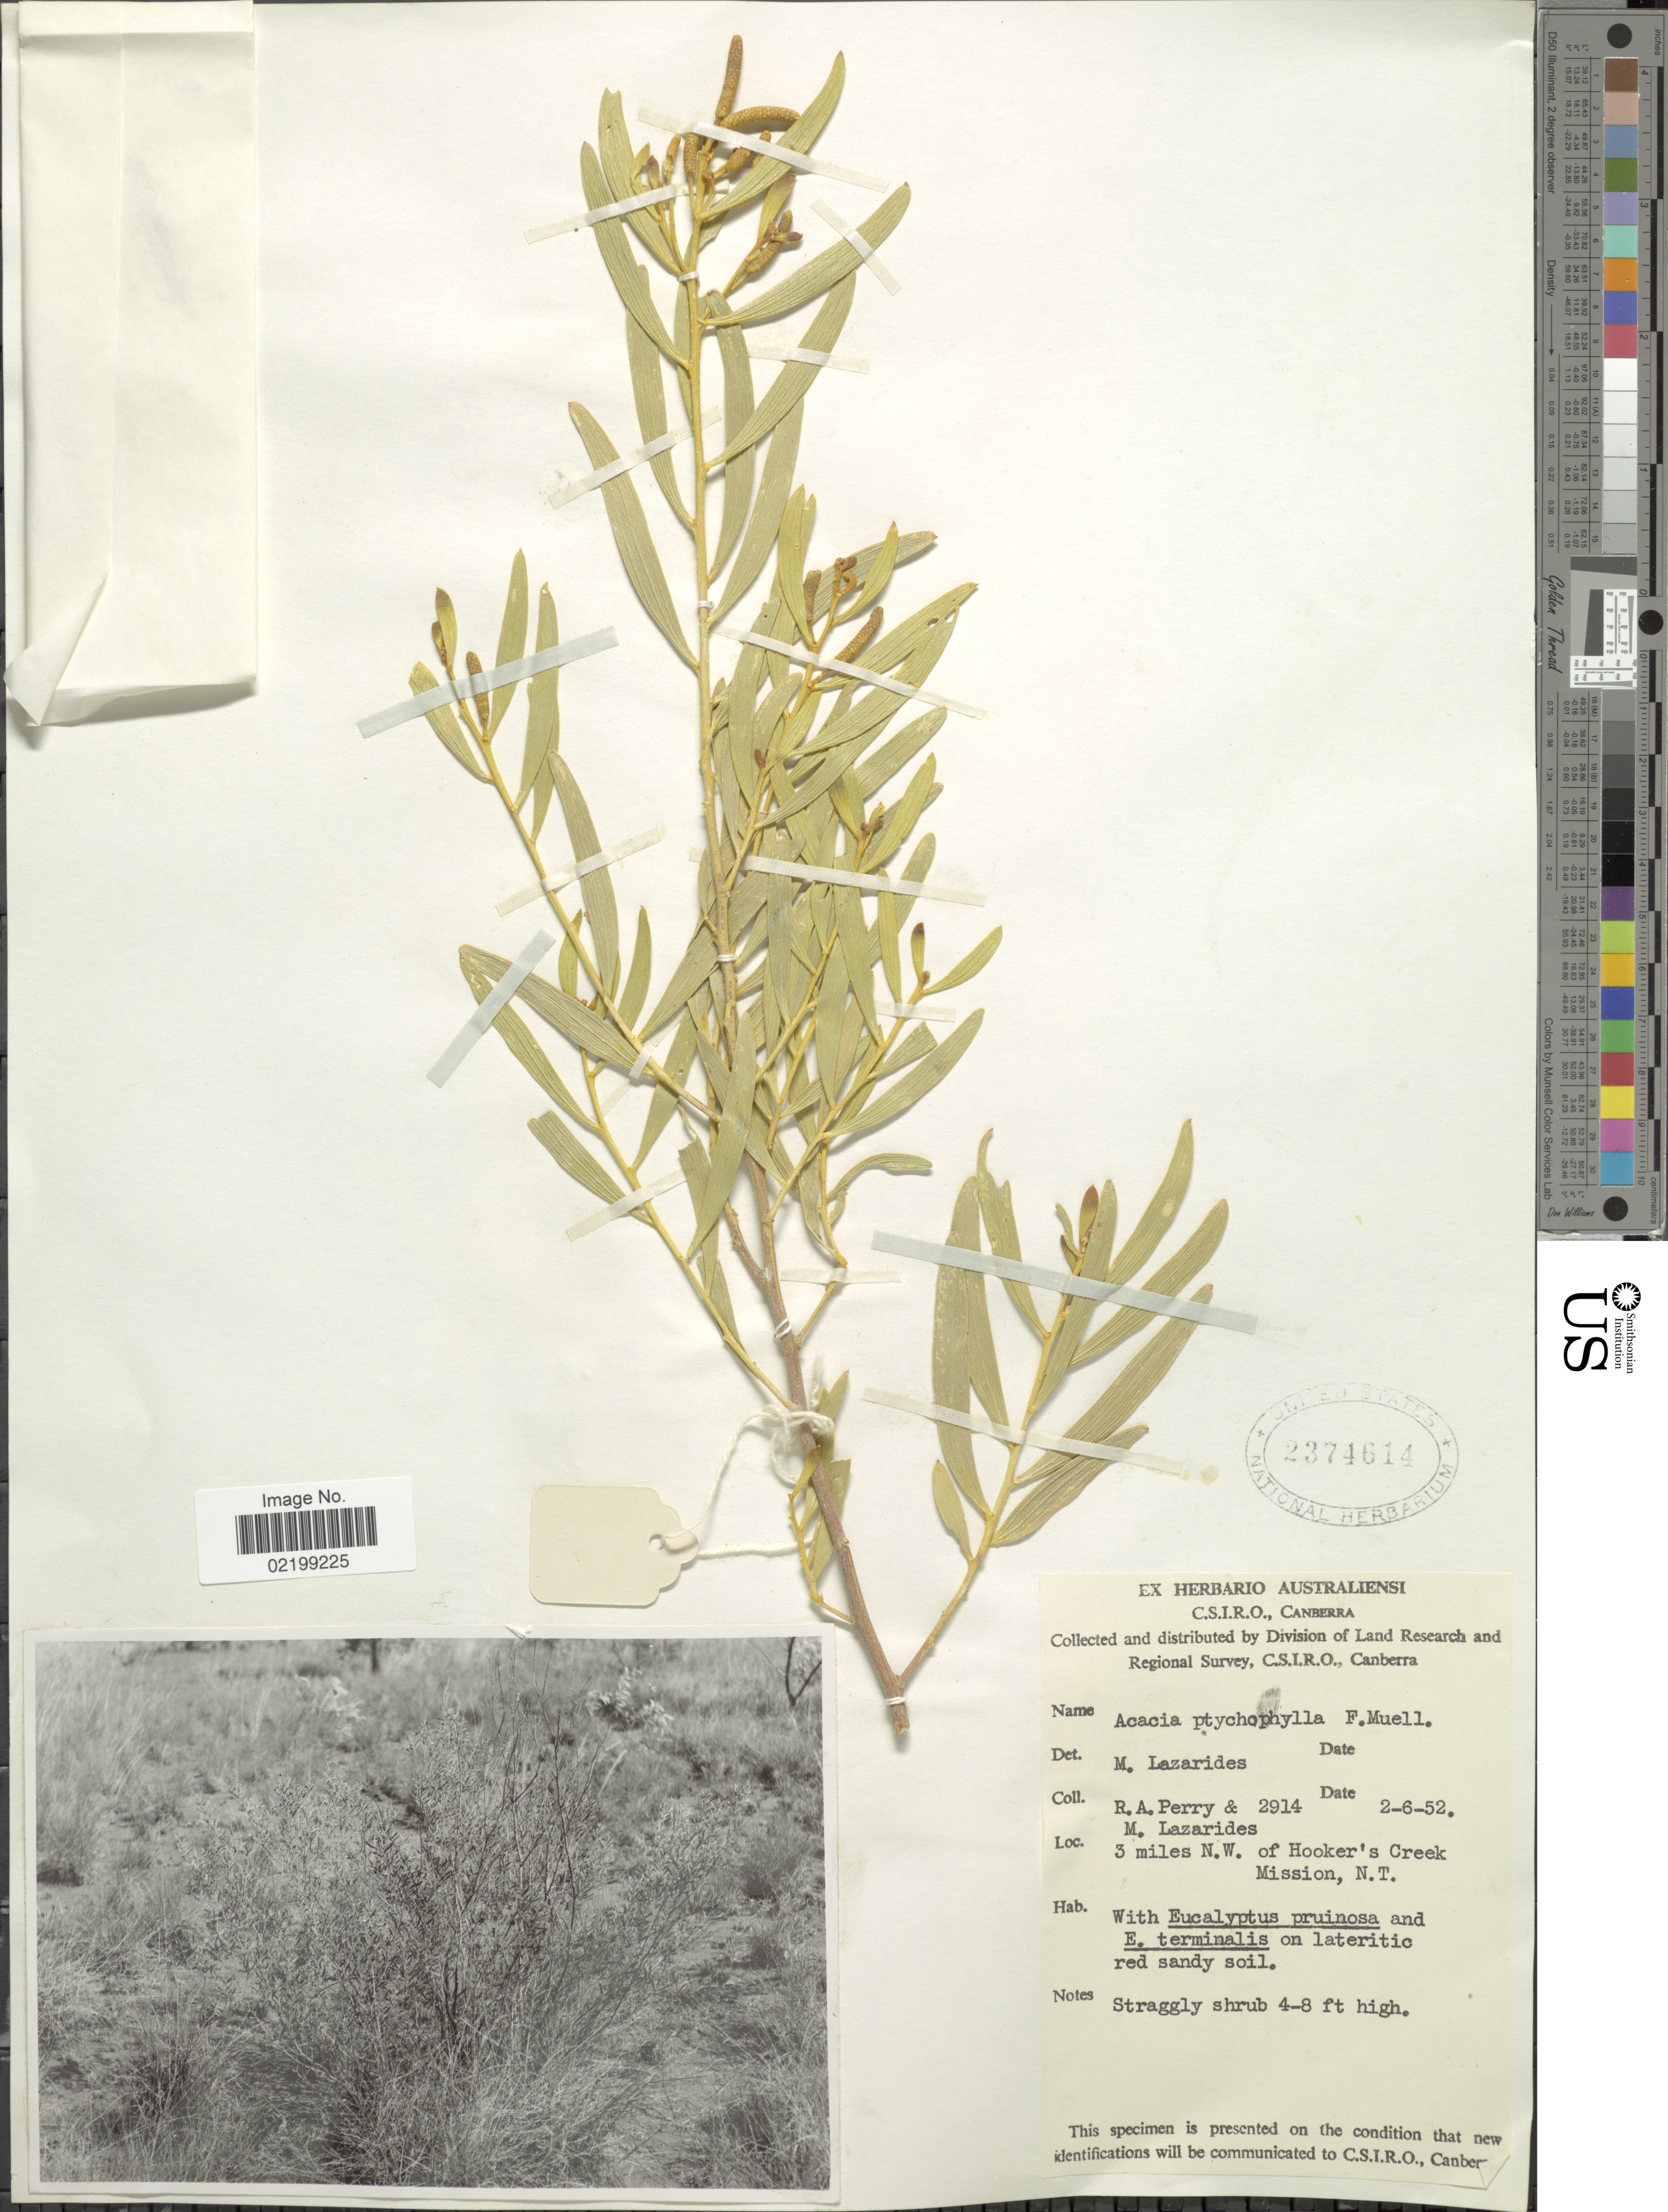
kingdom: Plantae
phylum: Tracheophyta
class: Magnoliopsida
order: Fabales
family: Fabaceae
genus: Acacia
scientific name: Acacia ptychophylla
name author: F. Muell.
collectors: Perry, R. A. & M. Lazarides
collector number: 2914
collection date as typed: Transcribed d/m/y: 2/6/52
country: Australia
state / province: Northern Territory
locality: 3 miles N.W. of Hooker's Creek Mission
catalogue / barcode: US 2374614